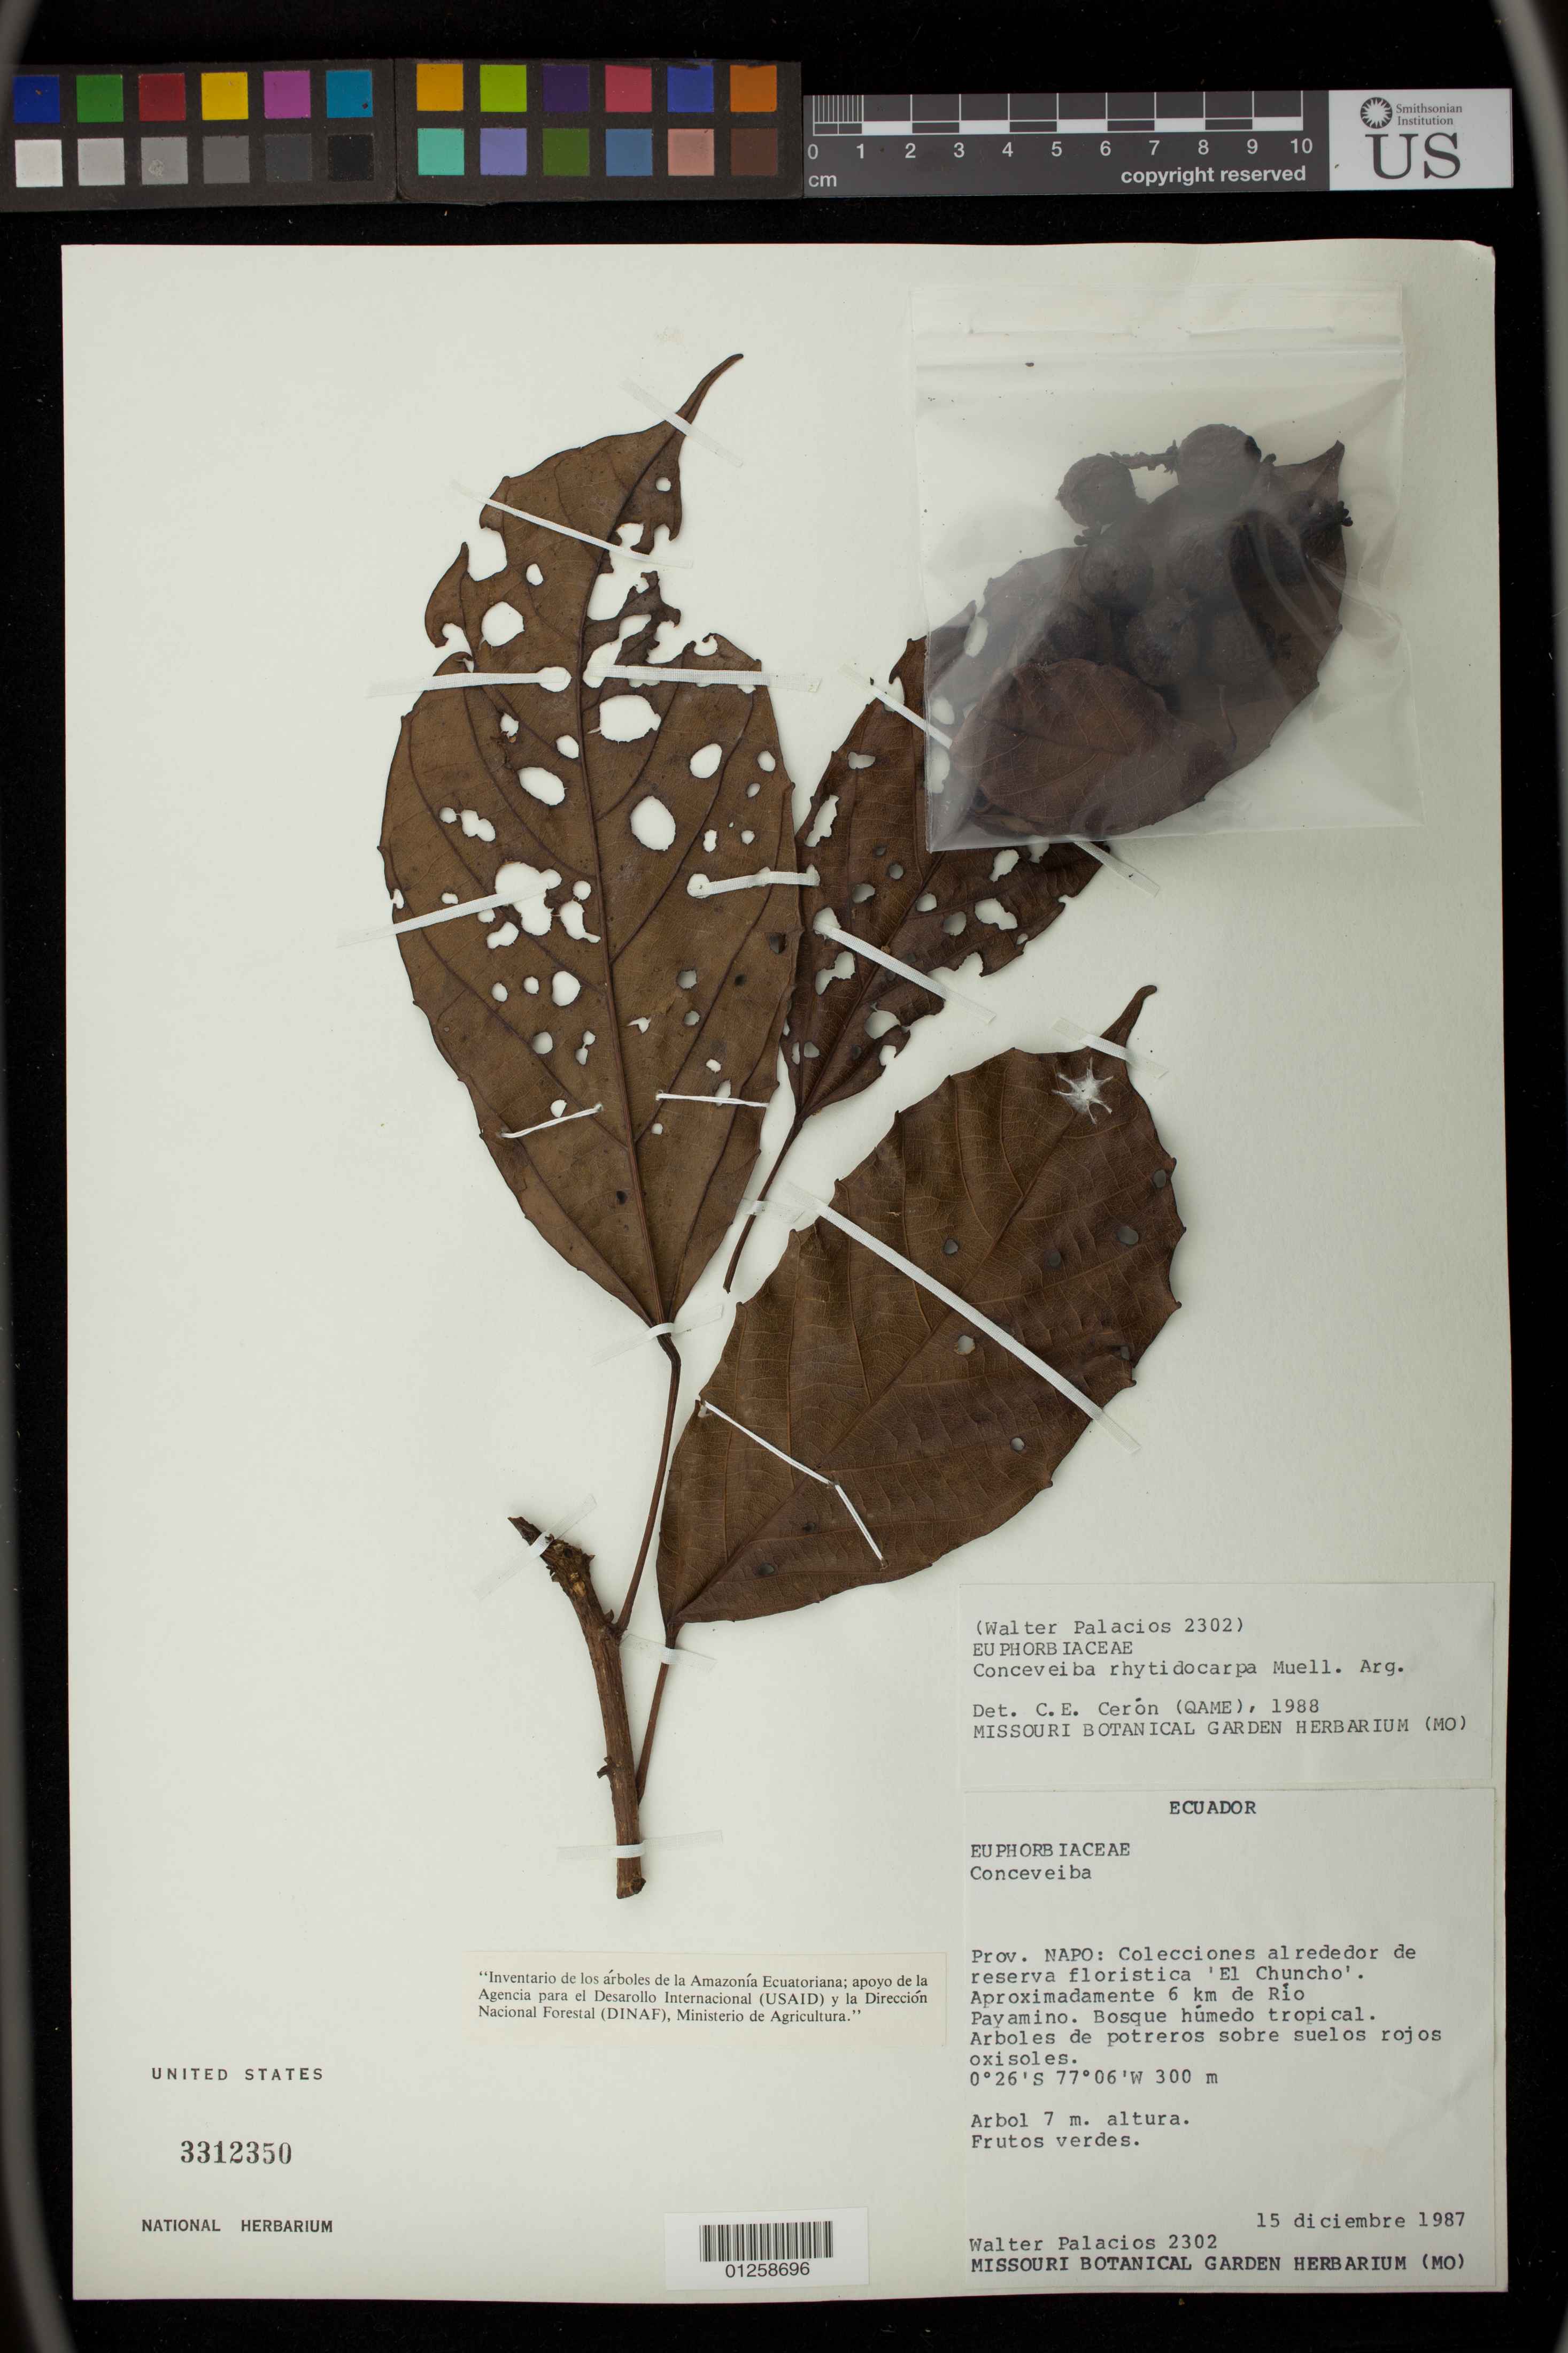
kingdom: Plantae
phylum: Tracheophyta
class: Magnoliopsida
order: Malpighiales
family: Euphorbiaceae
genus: Conceveiba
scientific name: Conceveiba rhytidocarpa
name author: Müll. Arg.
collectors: W. Palacios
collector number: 2302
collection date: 1987-12-15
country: Ecuador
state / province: Napo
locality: Colecciones alrededor de reserva floristica 'El Chuncho'. Aproximadamente 6 km de Rio Payamino. Bosque humedo tropical. Arboles de potreros sobre suelos rojos oxisoles.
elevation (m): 300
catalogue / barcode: US 3312350